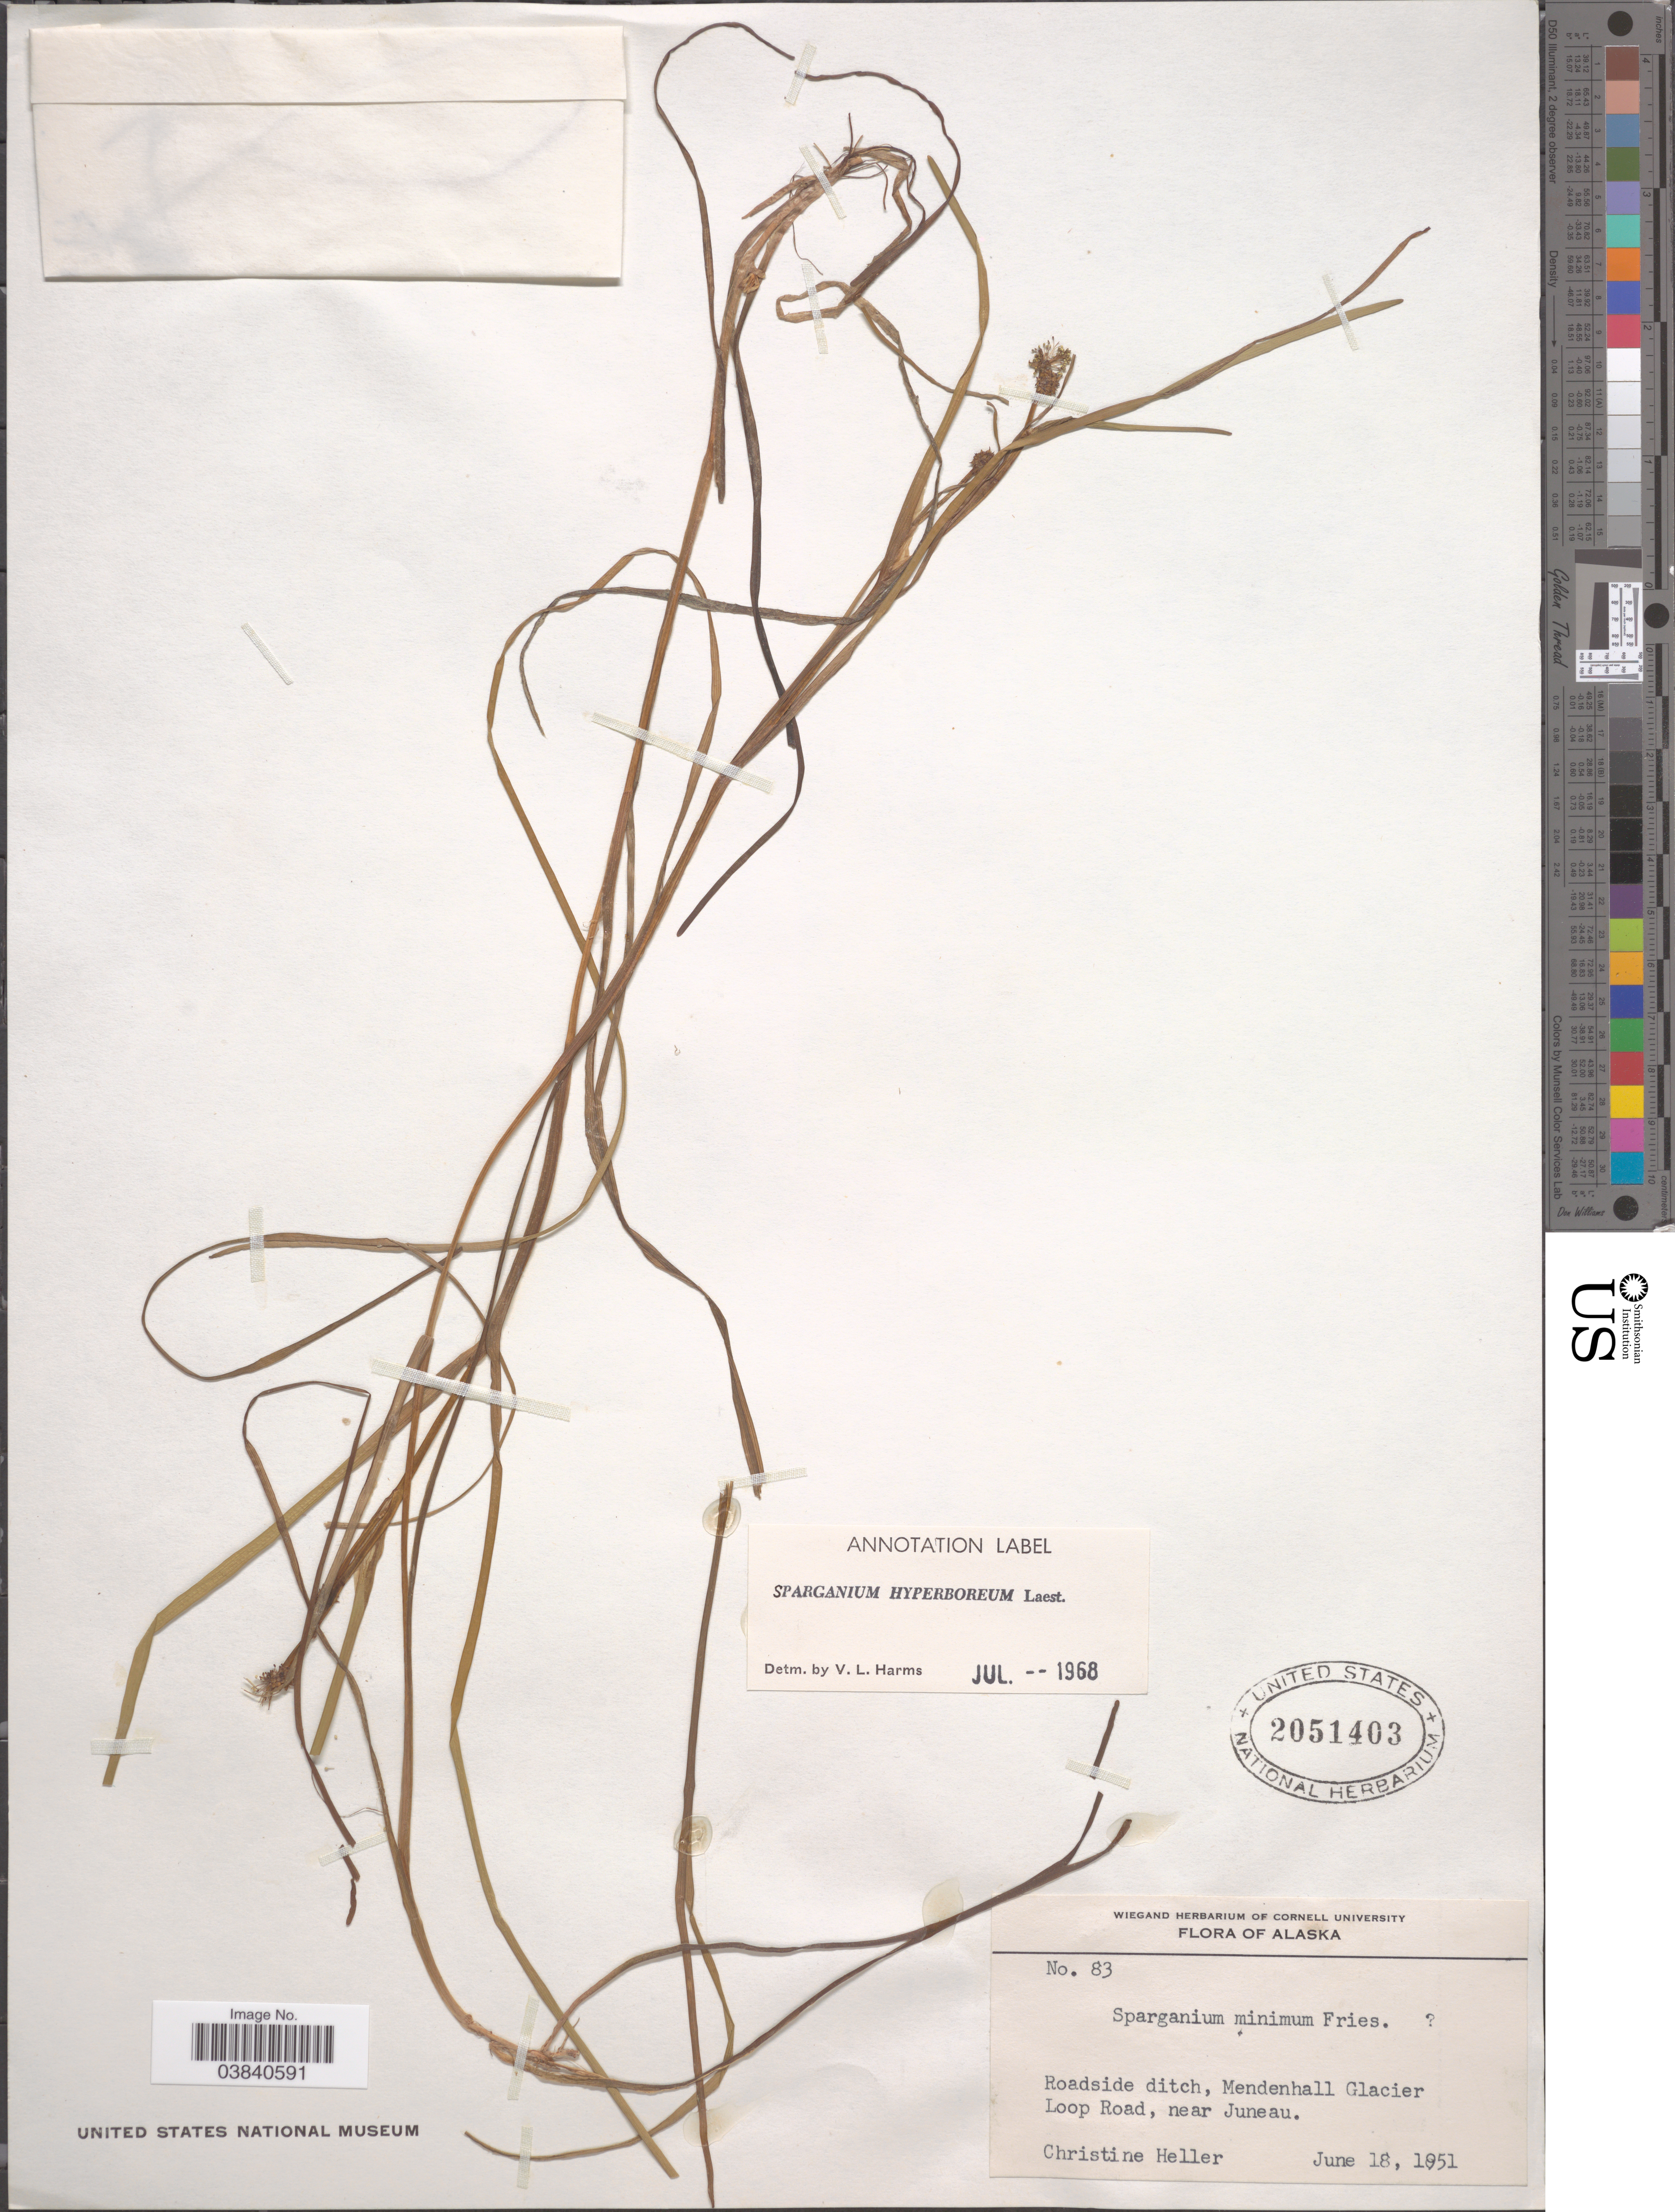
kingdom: Plantae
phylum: Tracheophyta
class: Liliopsida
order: Poales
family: Typhaceae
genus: Sparganium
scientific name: Sparganium hyperboreum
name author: Beurl. ex Laest.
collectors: C. Heller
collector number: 83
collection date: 1951-06-18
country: United States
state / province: Alaska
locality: Roadside ditch, Mendenhall Glacier Loop Road, near Juneau.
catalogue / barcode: US 2051403